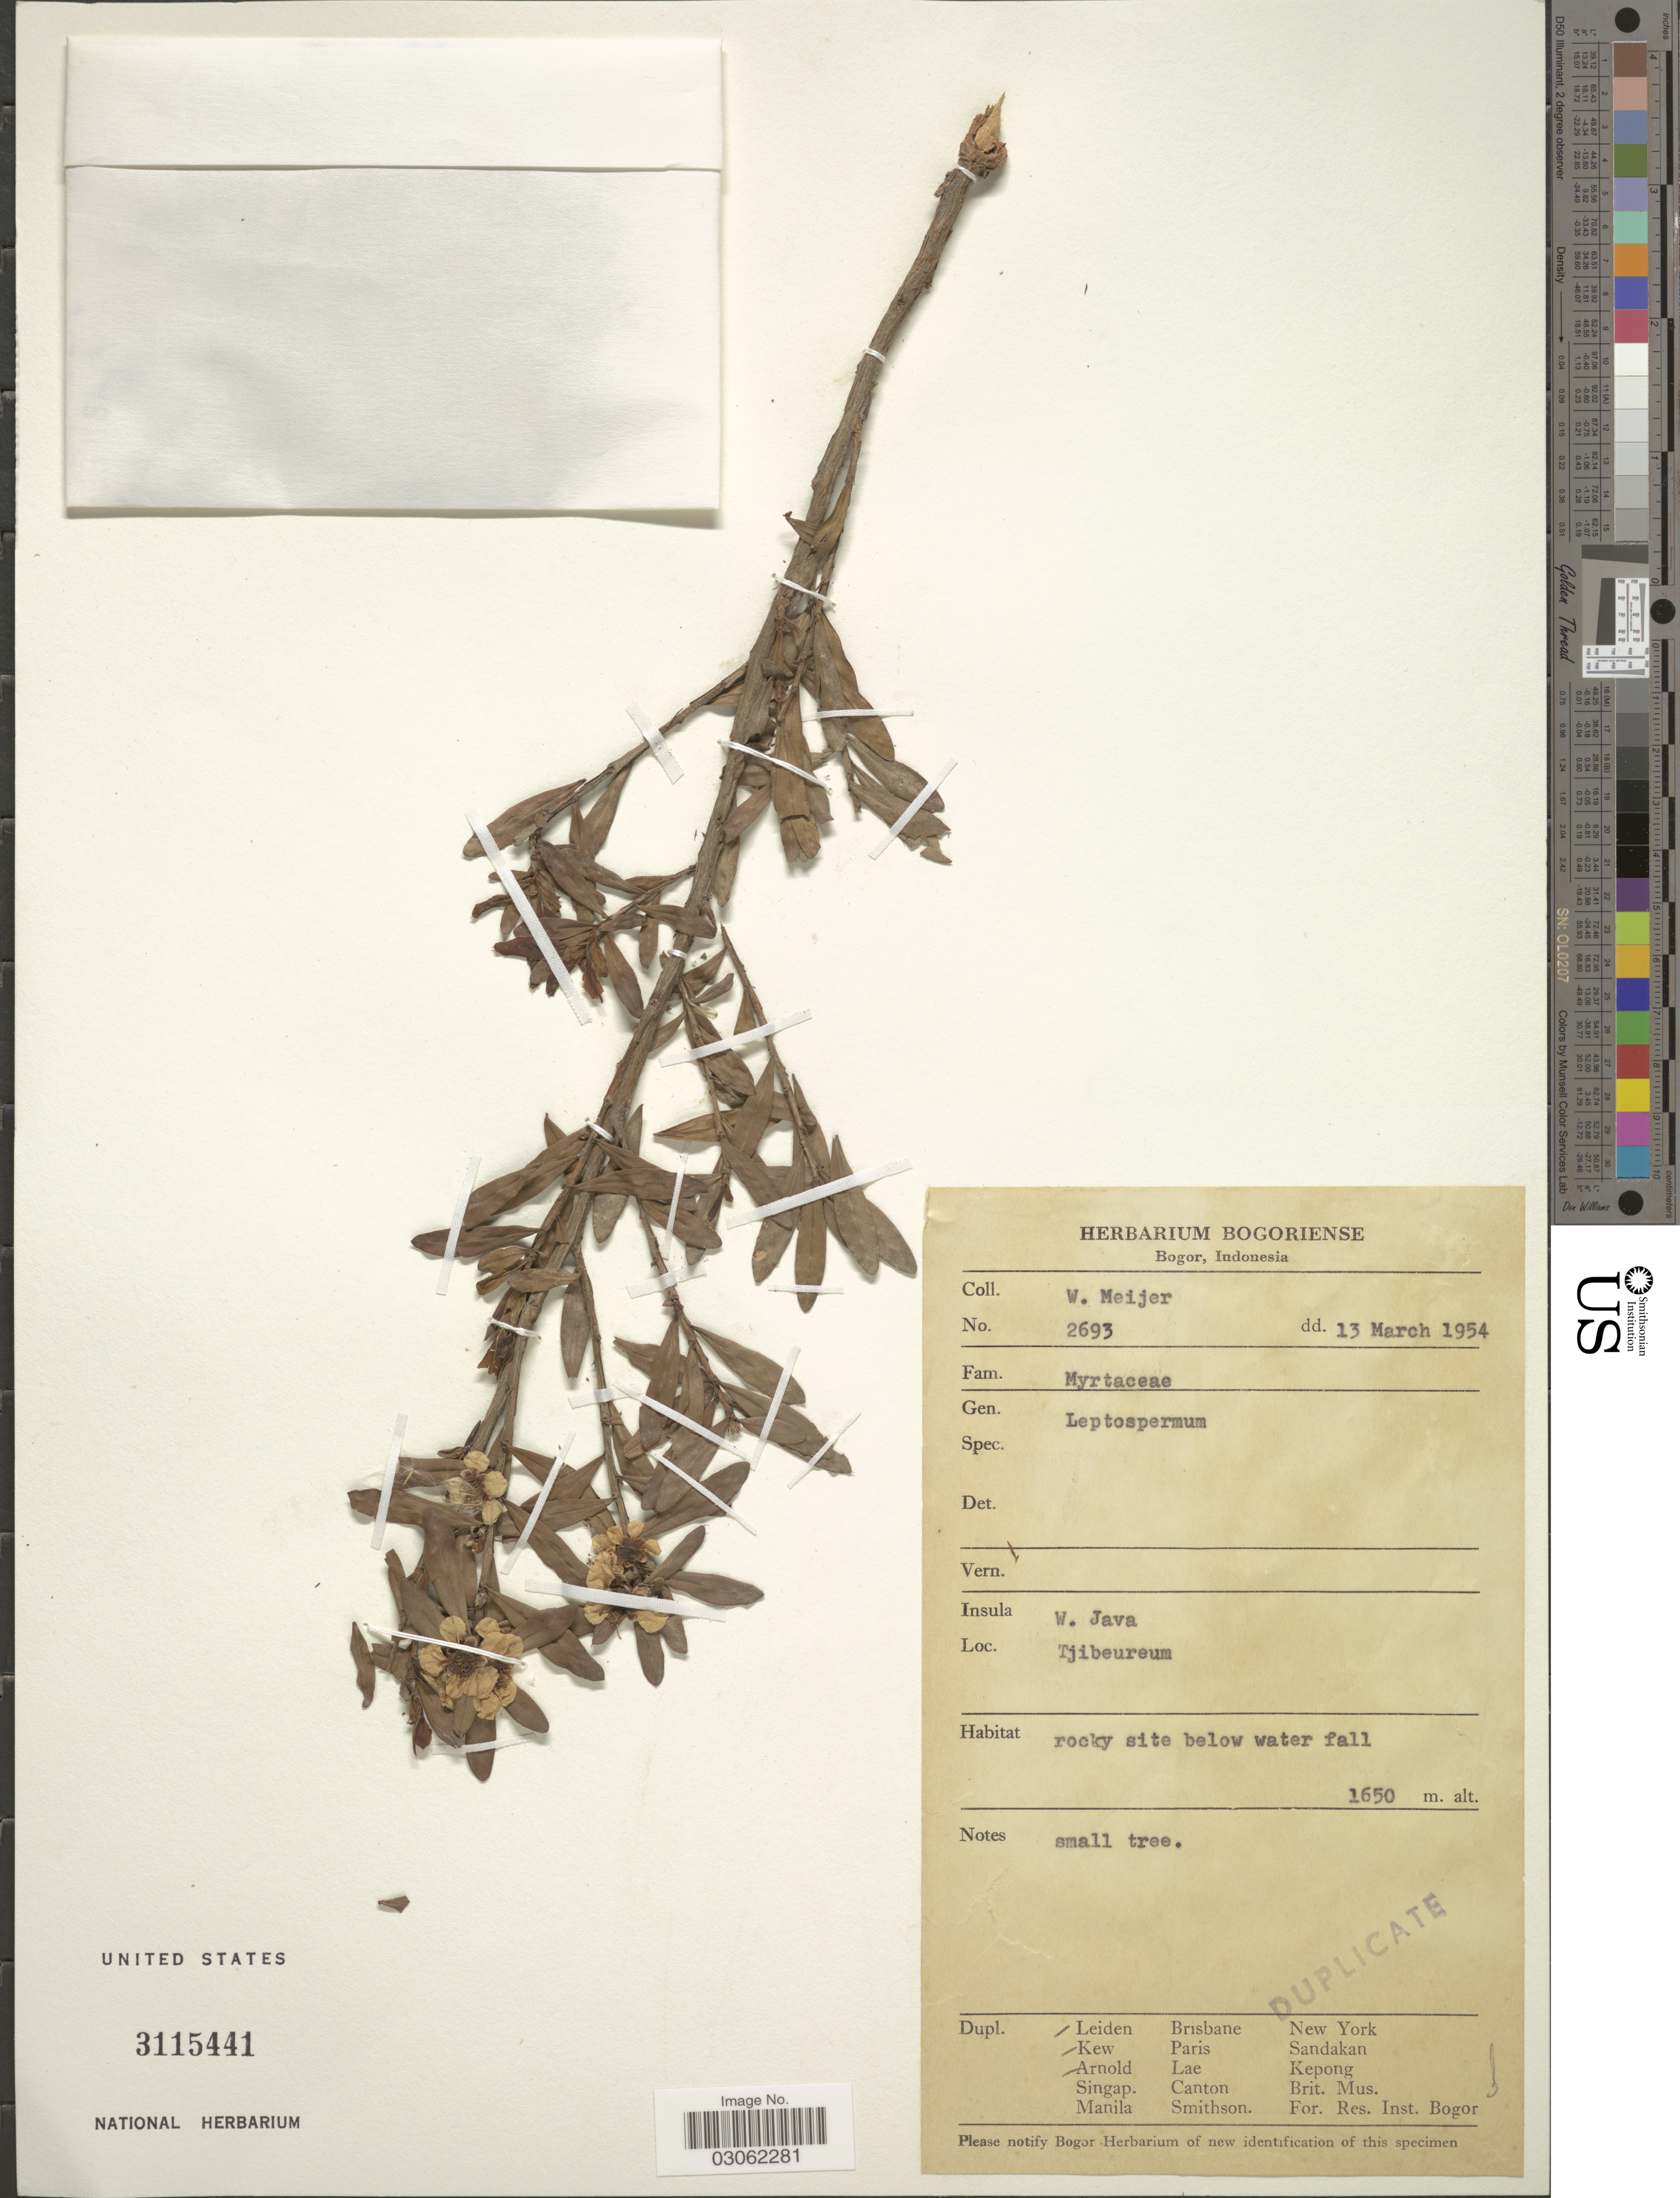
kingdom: Plantae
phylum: Tracheophyta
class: Magnoliopsida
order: Myrtales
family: Myrtaceae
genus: Leptospermum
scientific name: Leptospermum sp.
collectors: W. Meijer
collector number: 2693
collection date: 1954-03-13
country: Indonesia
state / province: Java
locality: Insula W. Java. Tjibeureum.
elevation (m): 1650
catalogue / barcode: US 3115441